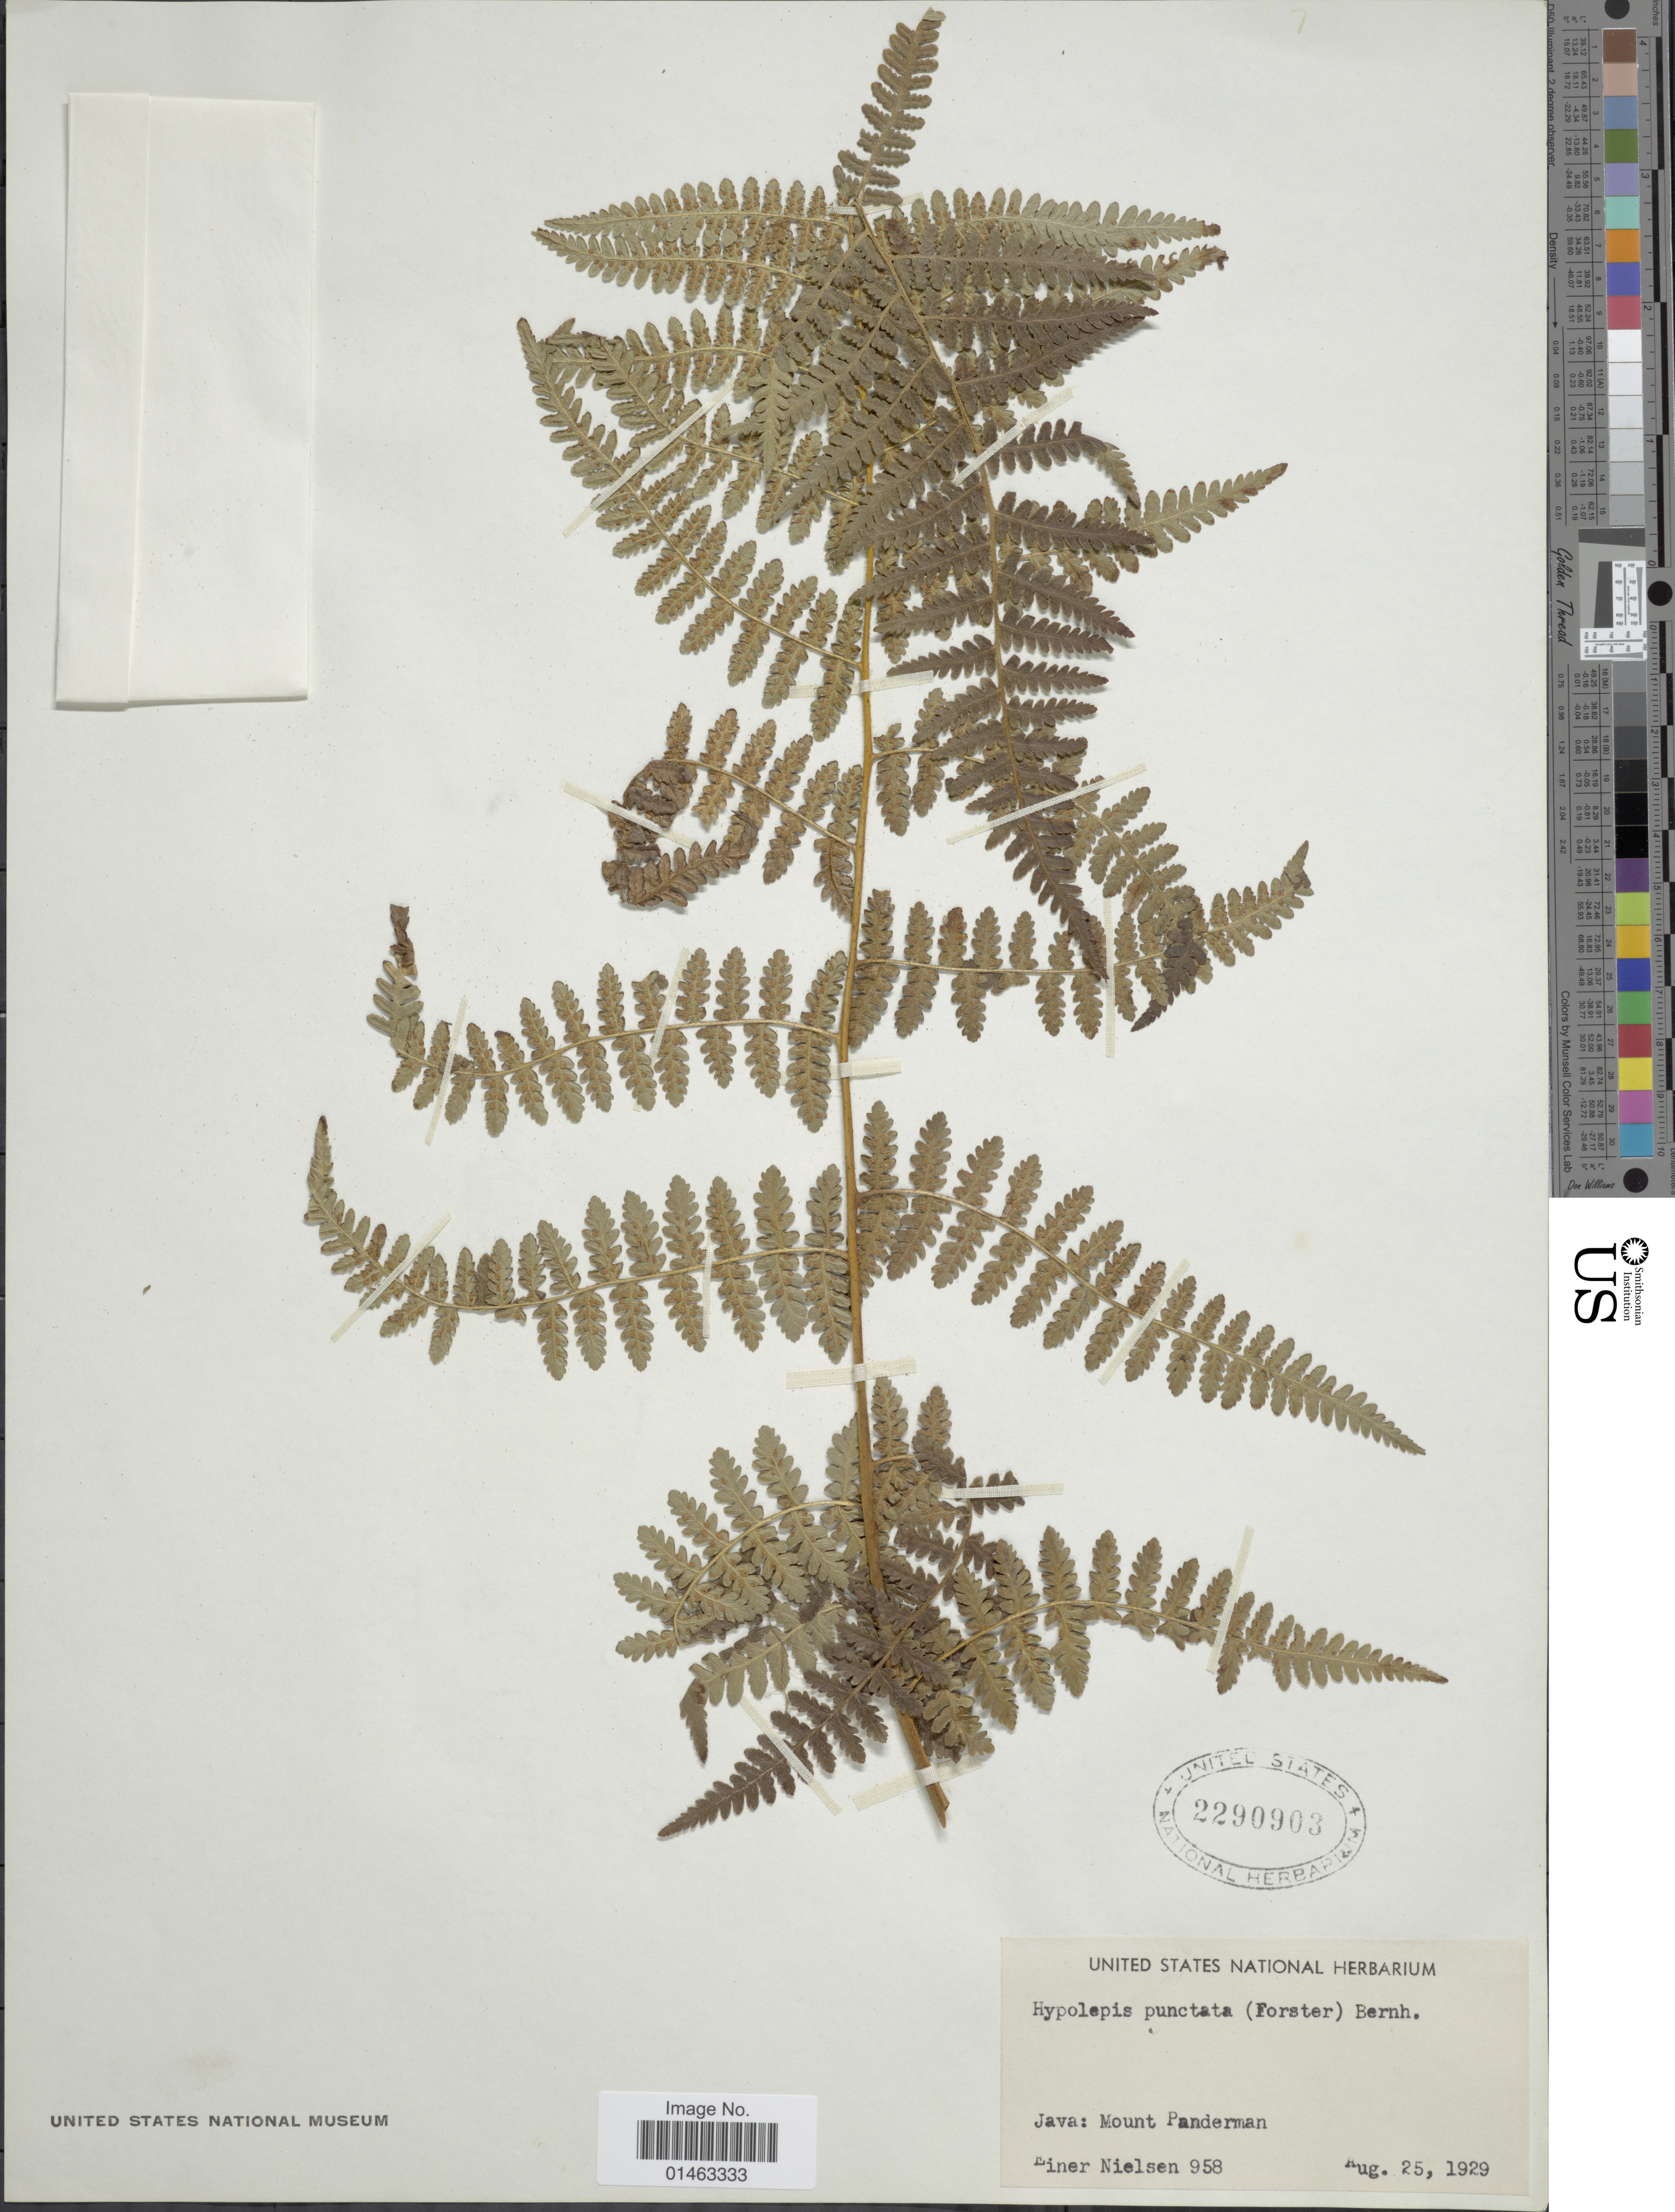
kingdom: Plantae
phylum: Tracheophyta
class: Polypodiopsida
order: Polypodiales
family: Dennstaedtiaceae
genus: Hypolepis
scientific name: Hypolepis punctata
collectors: E. Nielsen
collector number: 958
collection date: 1929-08-25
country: Indonesia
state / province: Java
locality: Mount Panderman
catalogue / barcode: US 2290903